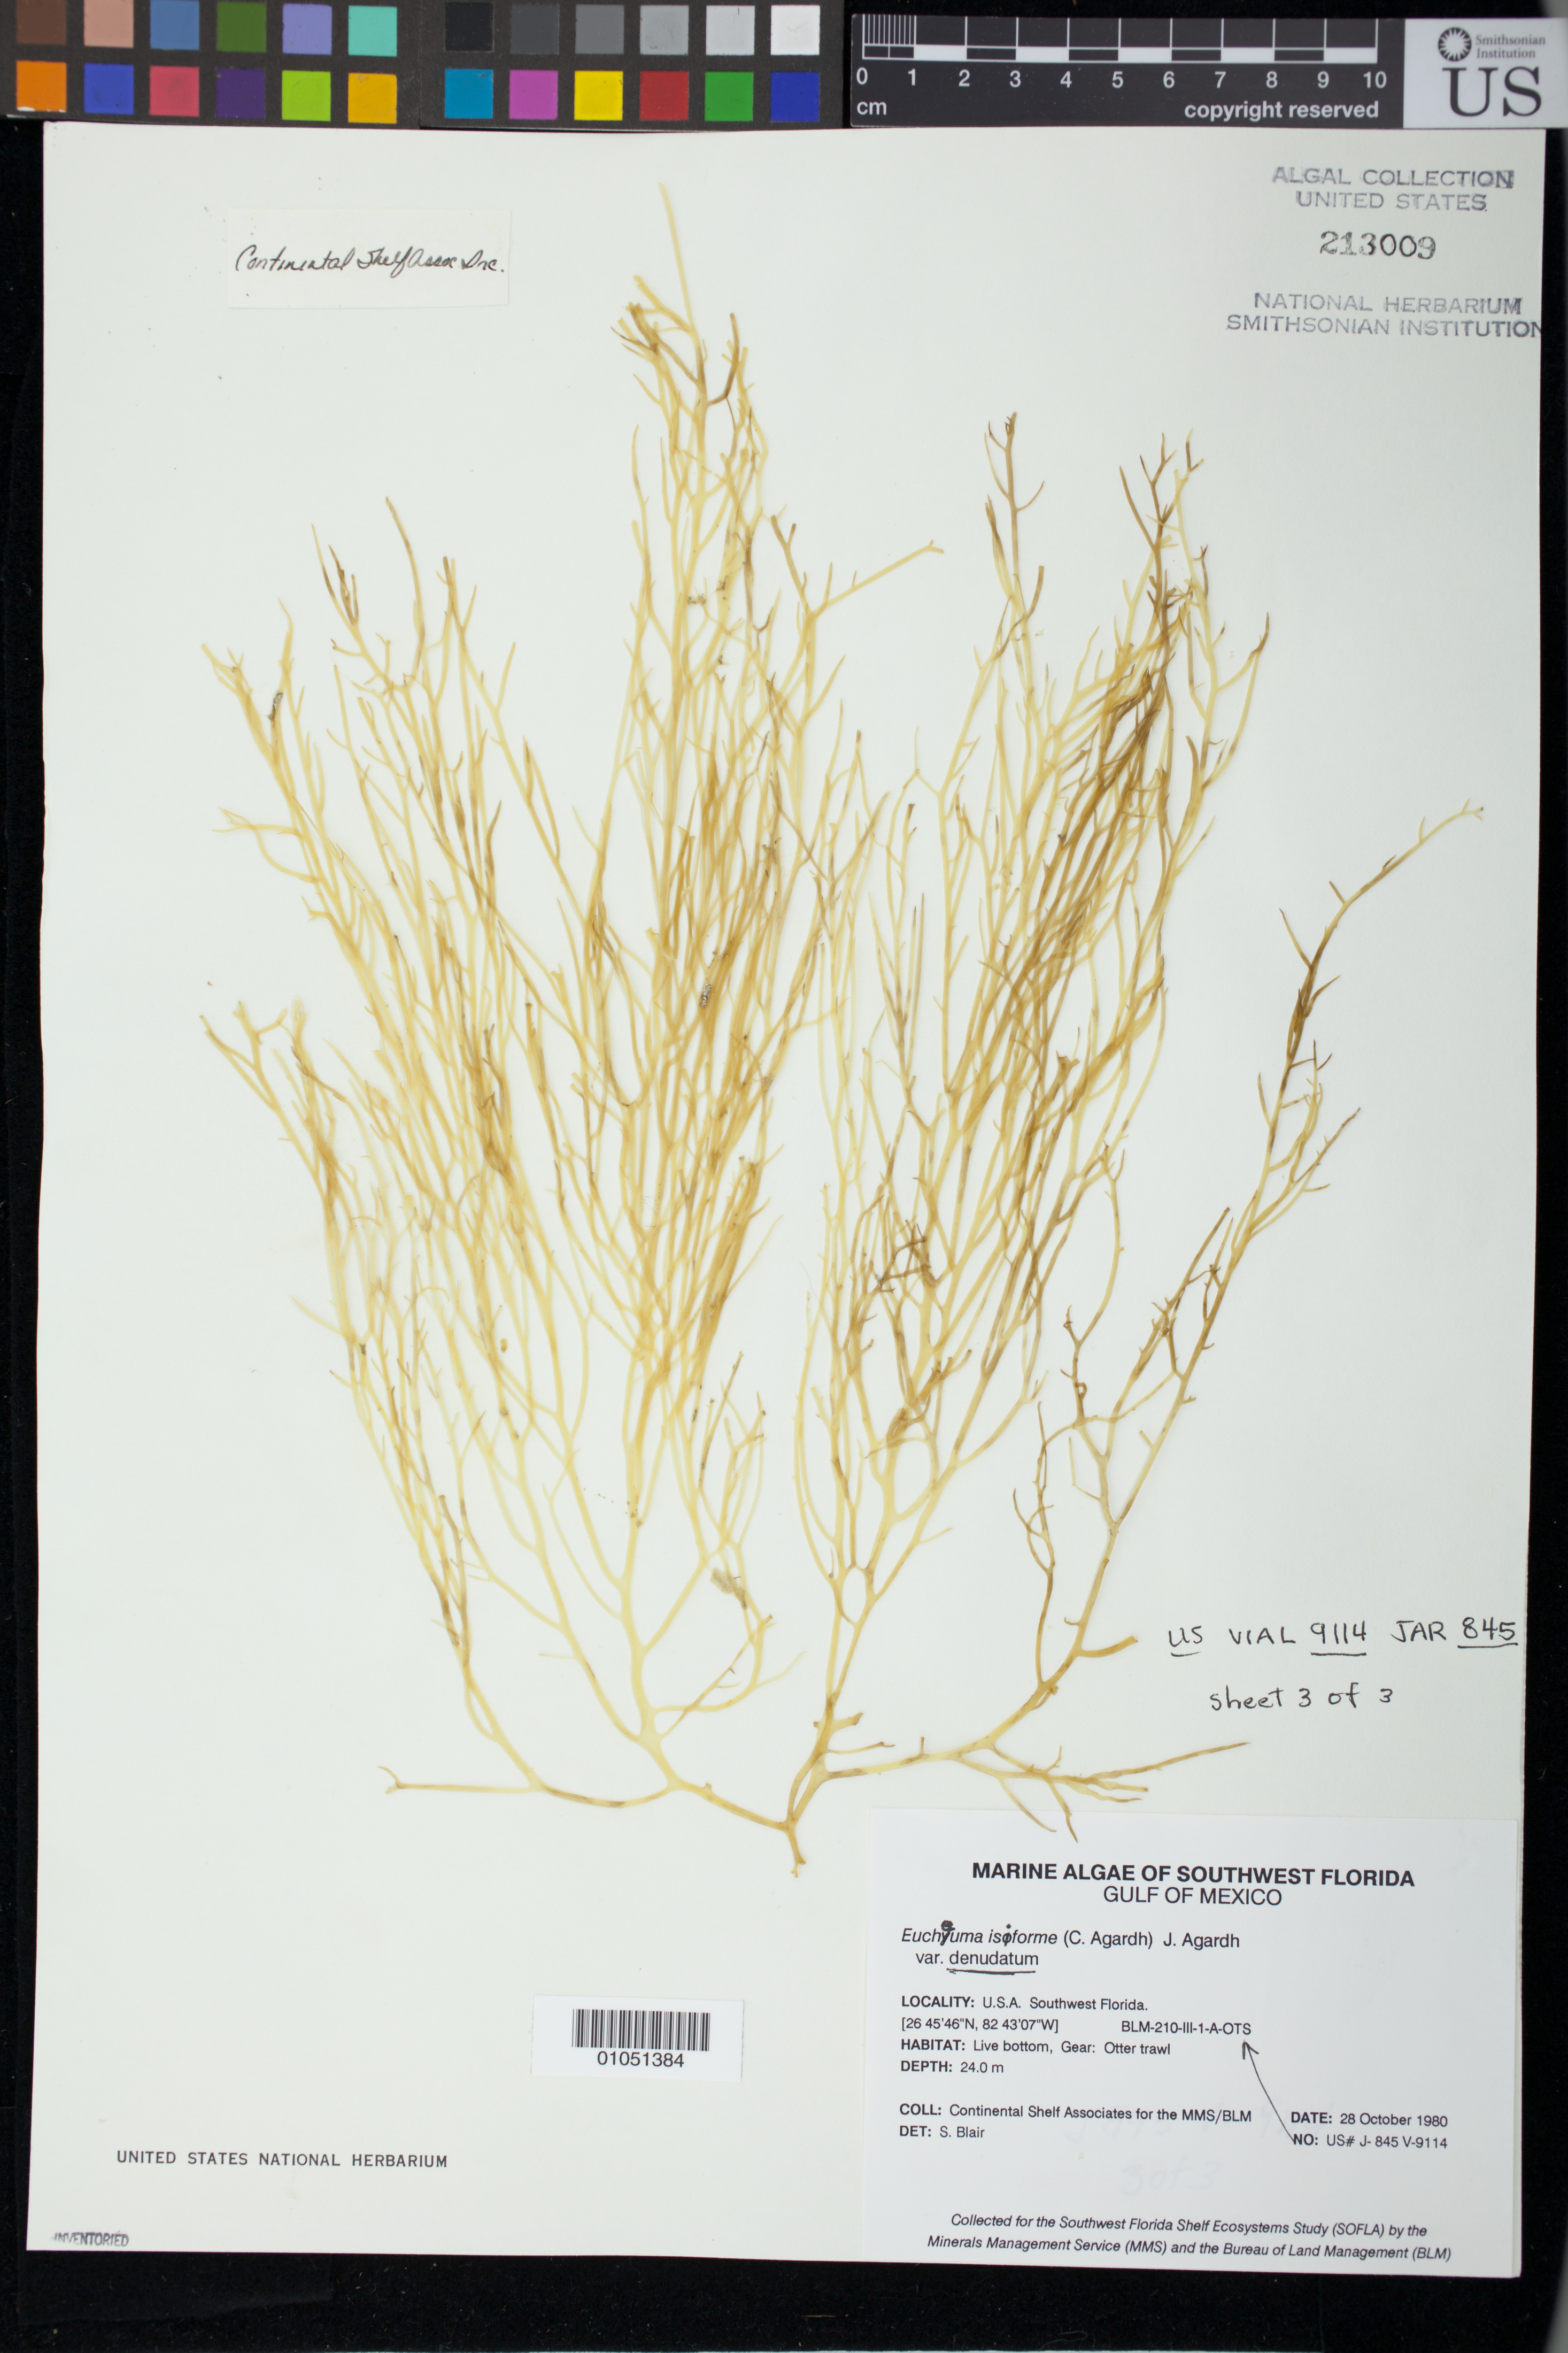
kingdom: Plantae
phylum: Rhodophyta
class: Florideophyceae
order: Gigartinales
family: Solieriaceae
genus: Eucheumatopsis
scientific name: Eucheumatopsis isiformis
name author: (C. Agardh) M.L. Núñez-Resendiz et al.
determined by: Algae name updating Project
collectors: Continental Shelf Associates Inc.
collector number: BLM-210-III-1-A-OTS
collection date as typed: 28 Oct 1980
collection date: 1980-10-28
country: United States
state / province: Florida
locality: Gulf of Mexico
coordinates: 26 45'46"N, 82 43'07"W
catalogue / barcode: US 213009